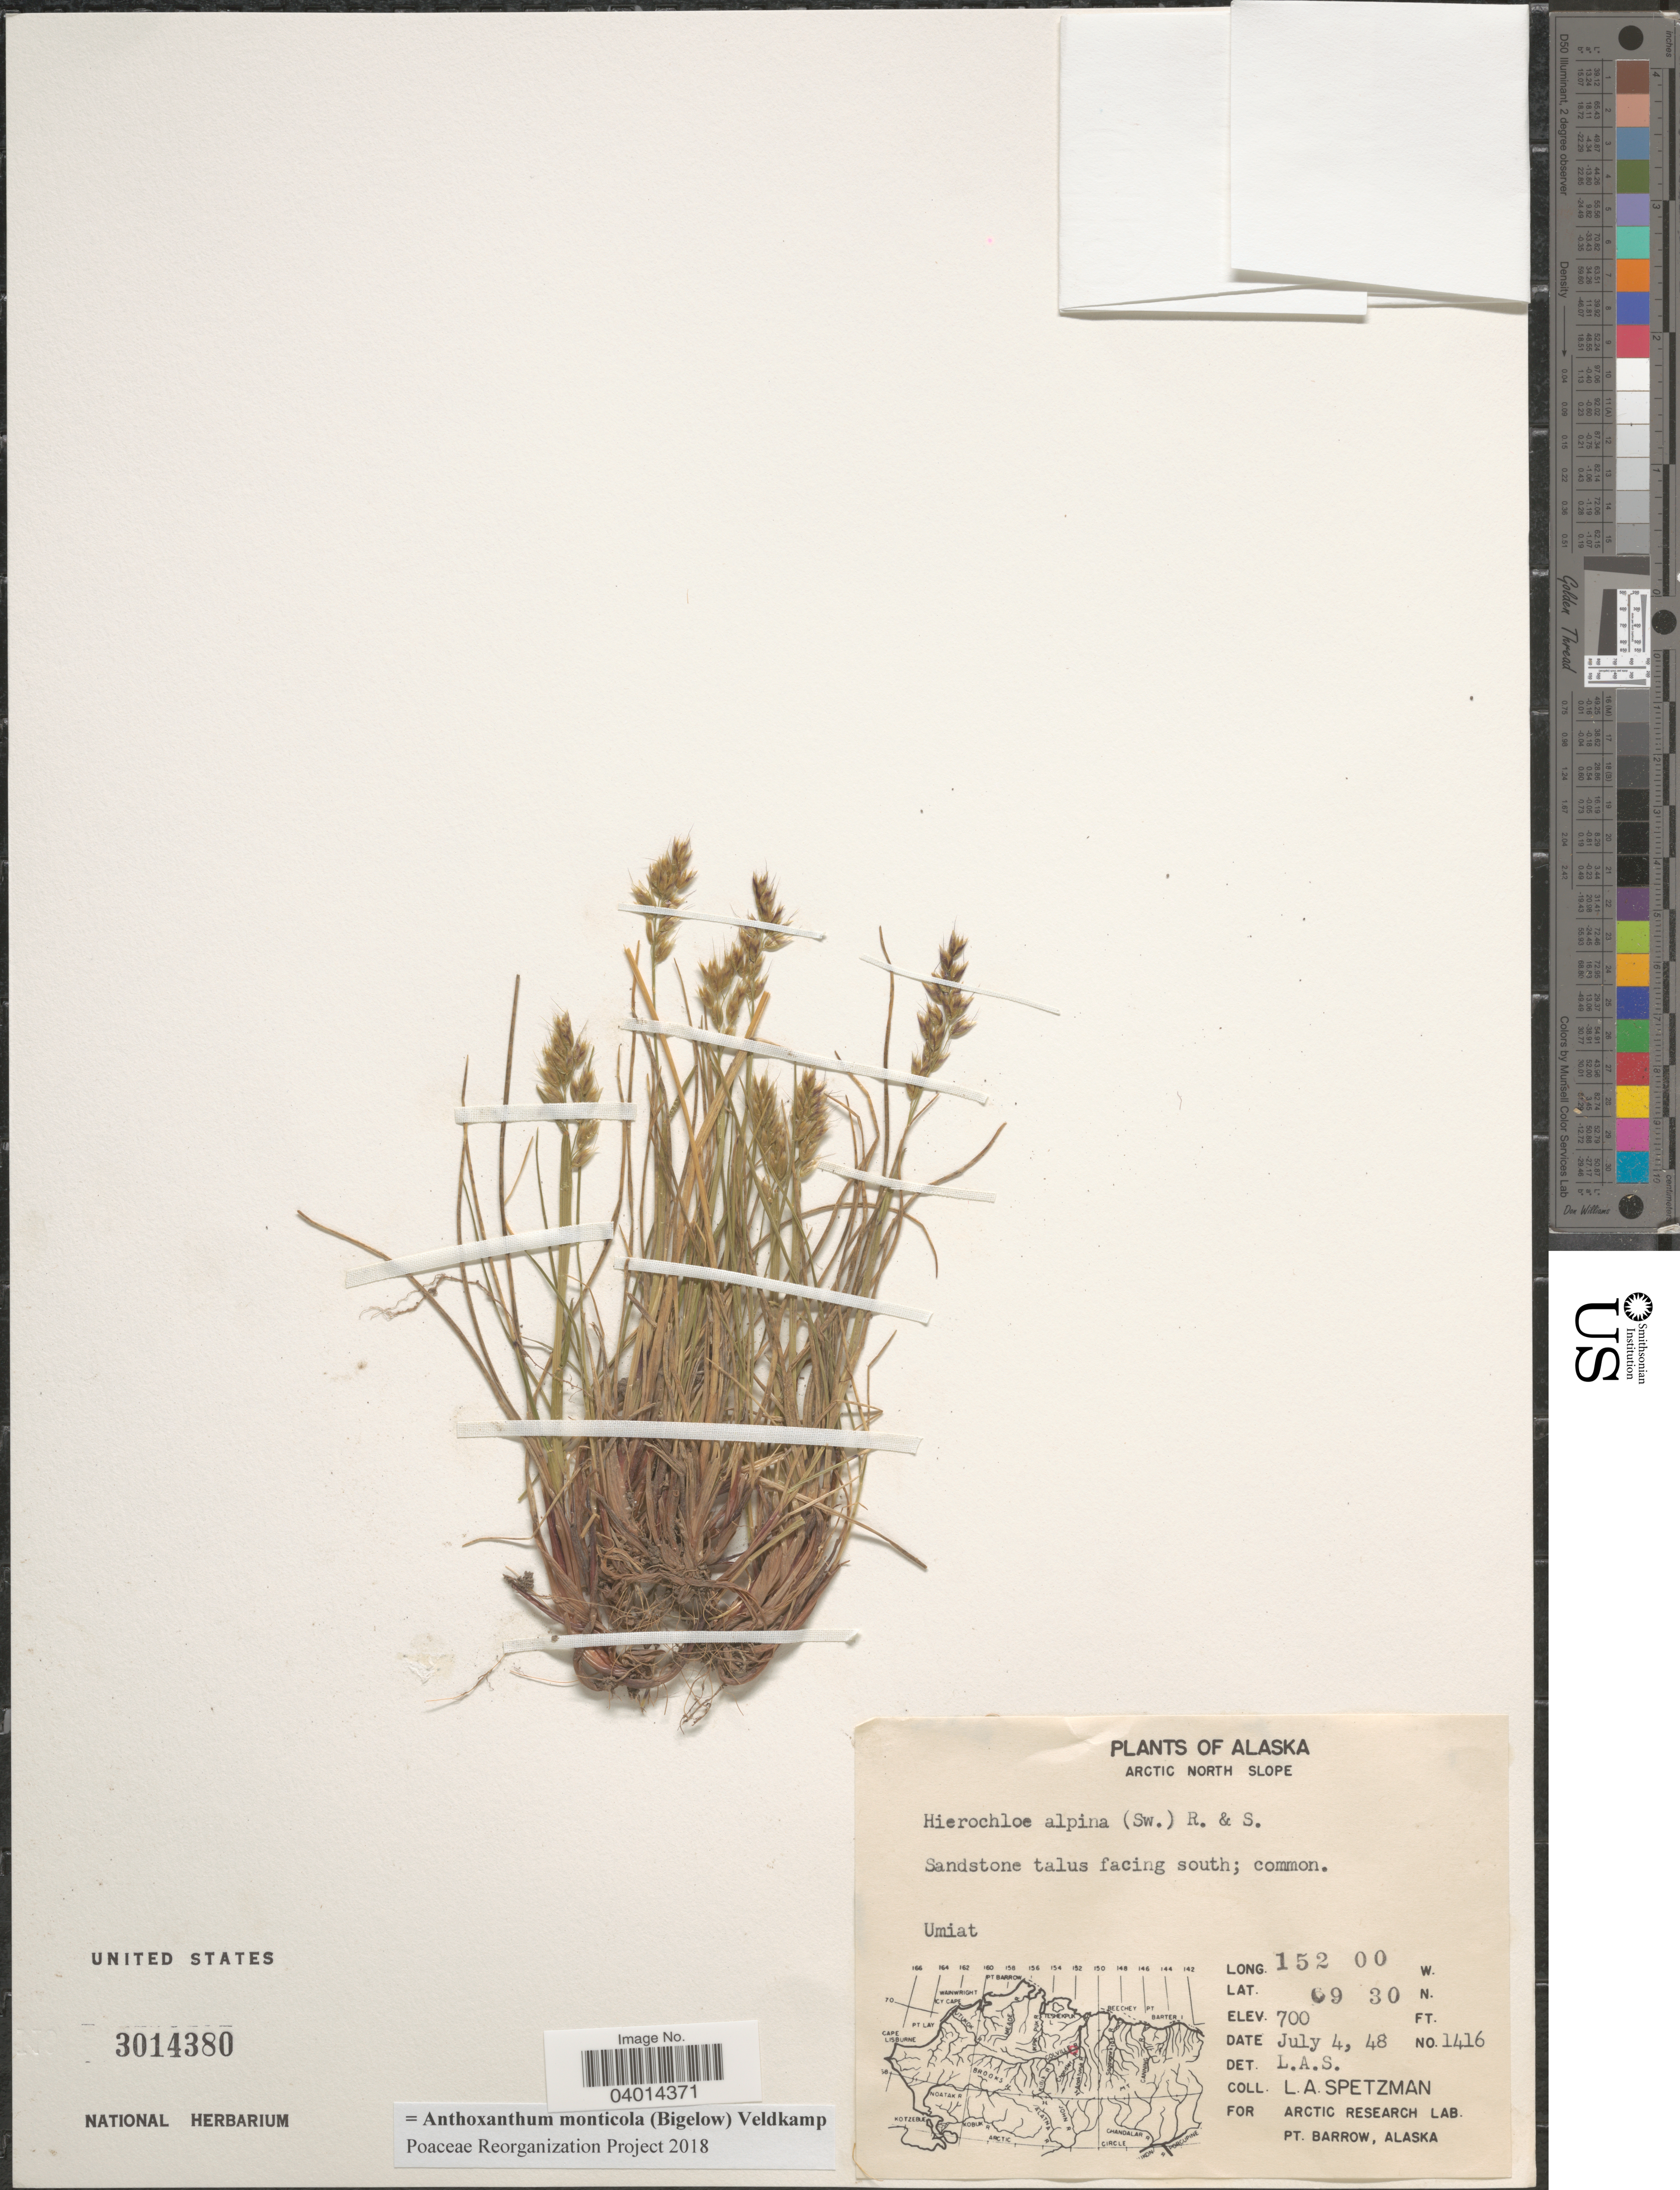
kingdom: Plantae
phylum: Tracheophyta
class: Liliopsida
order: Poales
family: Poaceae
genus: Anthoxanthum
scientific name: Anthoxanthum monticola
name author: (Bigelow) Veldkamp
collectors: L. Spetzman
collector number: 1416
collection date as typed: Transcribed d/m/y: 4/7/48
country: United States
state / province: Alaska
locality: Arctic North Slope. Sandstone talus facing south; common. Umiat.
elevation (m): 213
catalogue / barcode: US 3014380